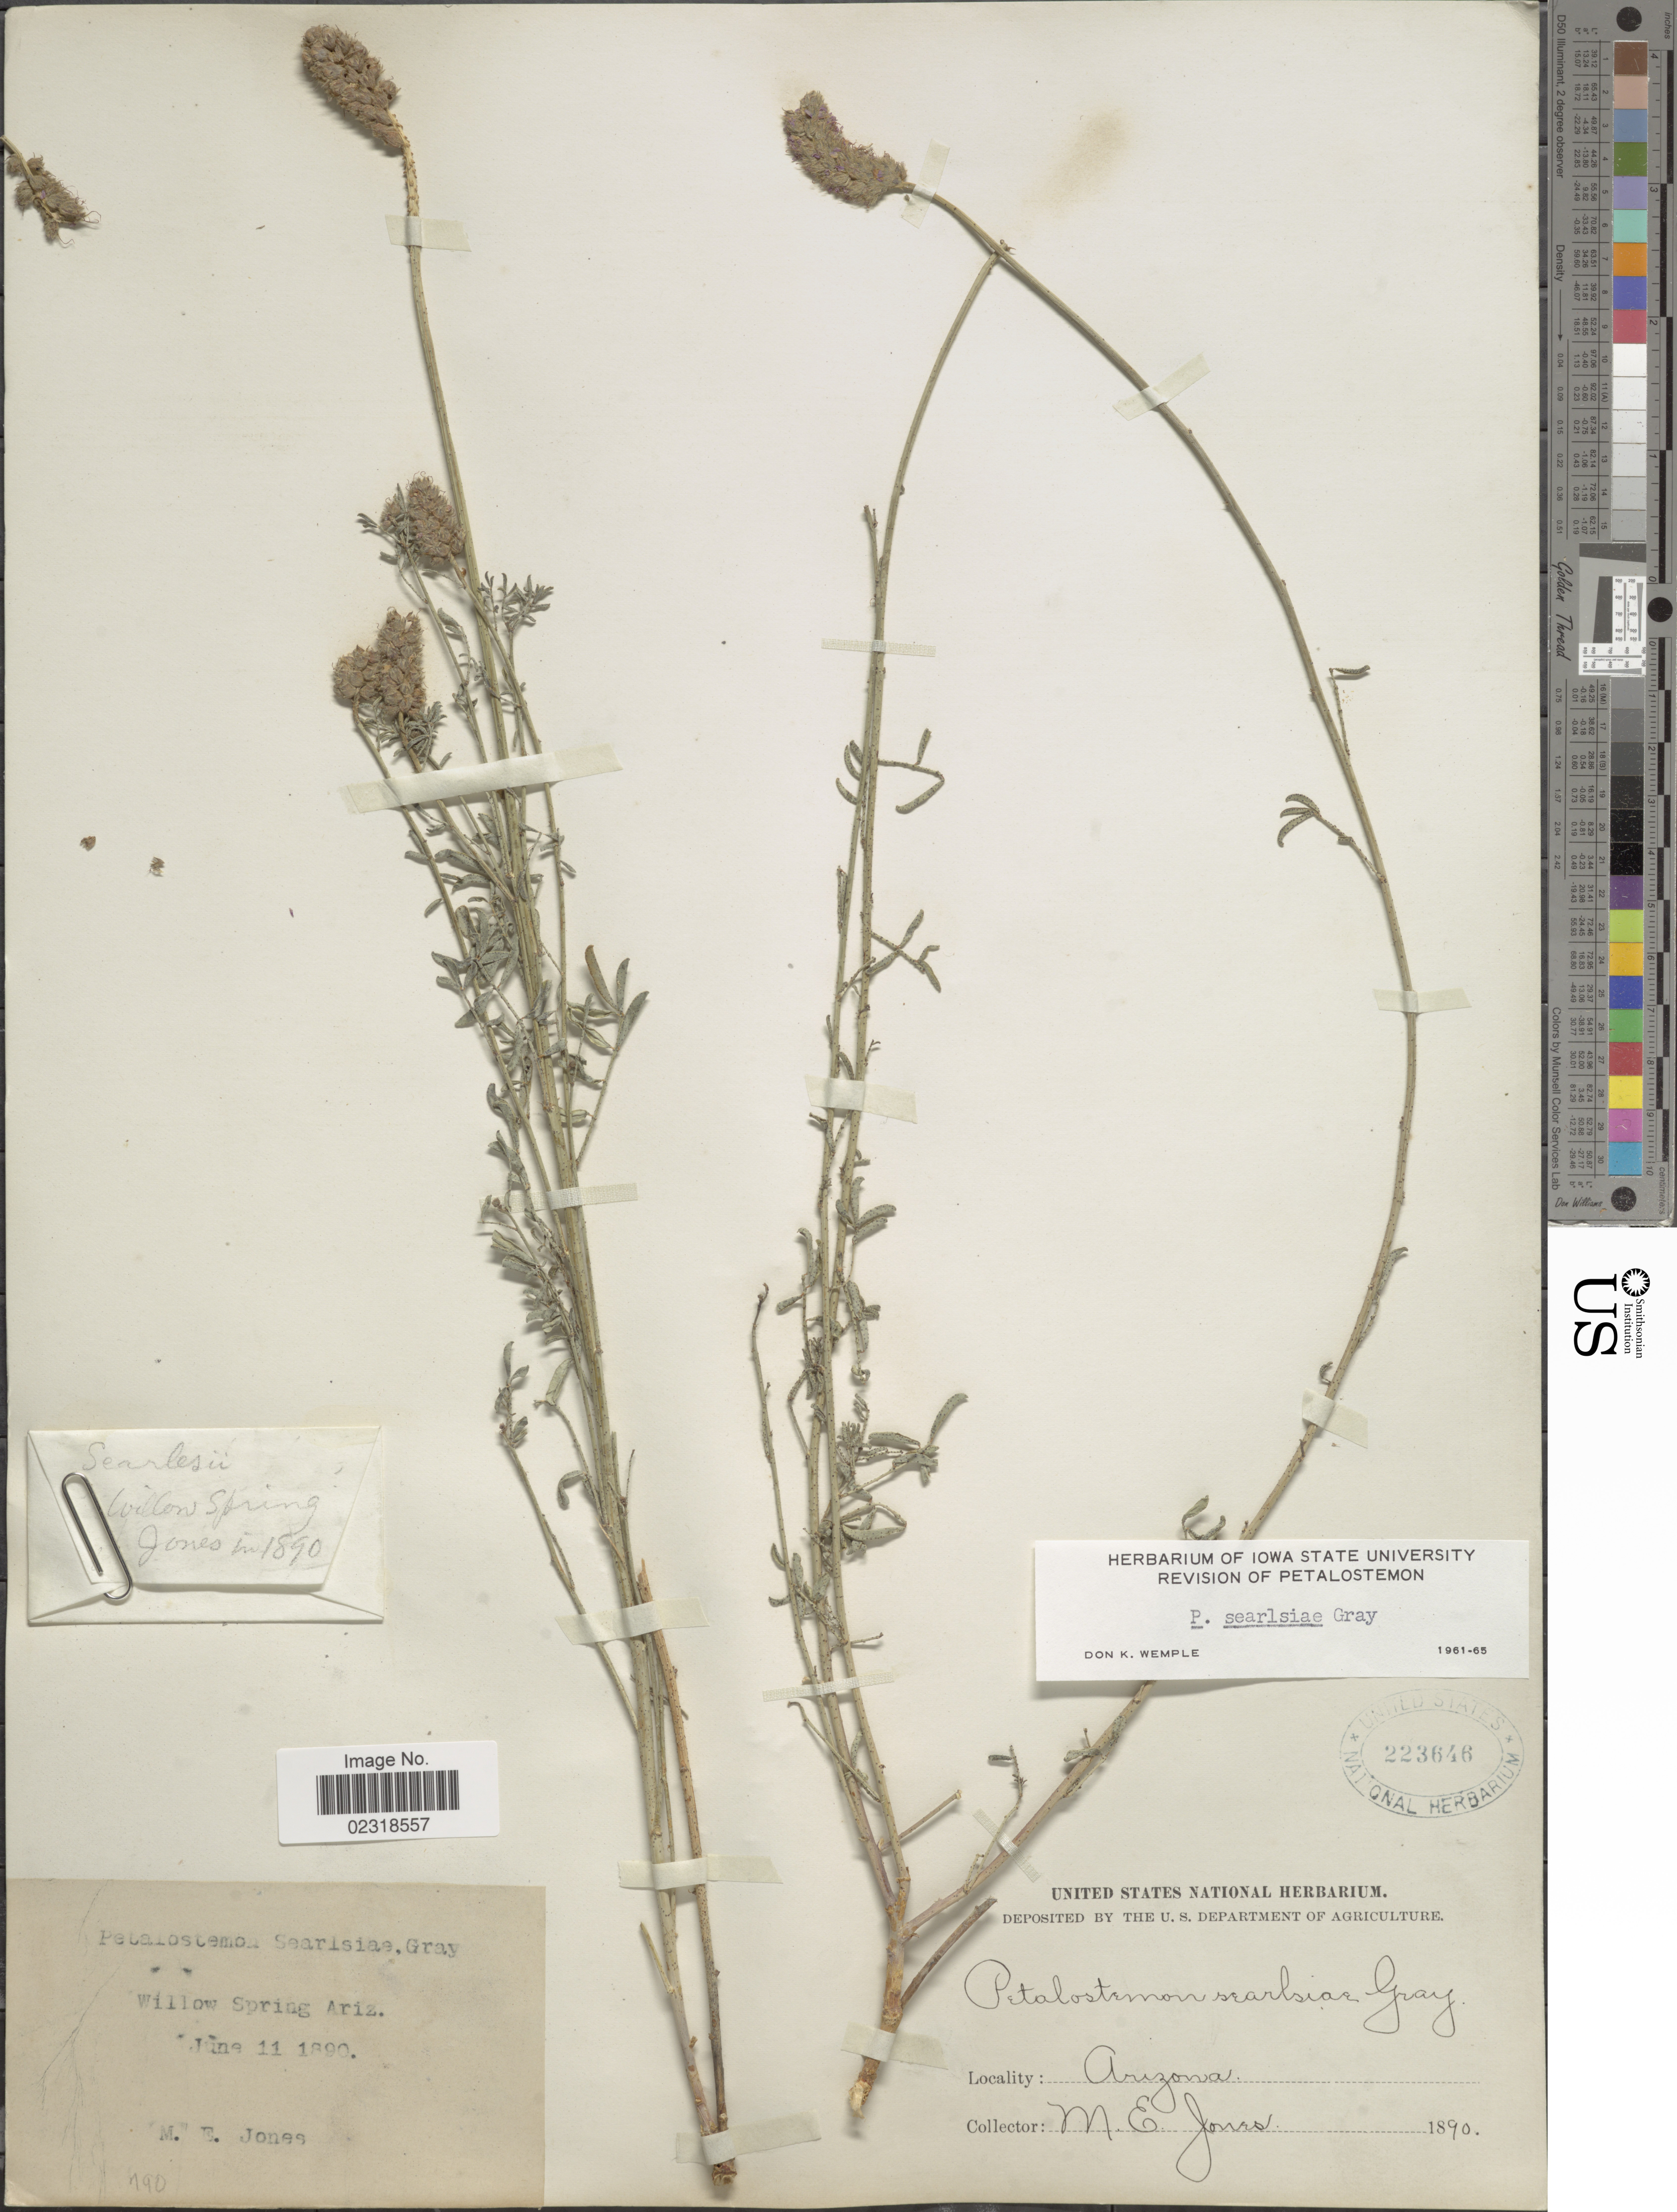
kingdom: Plantae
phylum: Tracheophyta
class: Magnoliopsida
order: Fabales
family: Fabaceae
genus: Dalea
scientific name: Dalea searlsiae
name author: (A. Gray) Barneby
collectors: M. E. Jones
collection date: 1890-06-11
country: United States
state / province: Arizona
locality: Willow Spring Ariz.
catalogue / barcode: US 223646